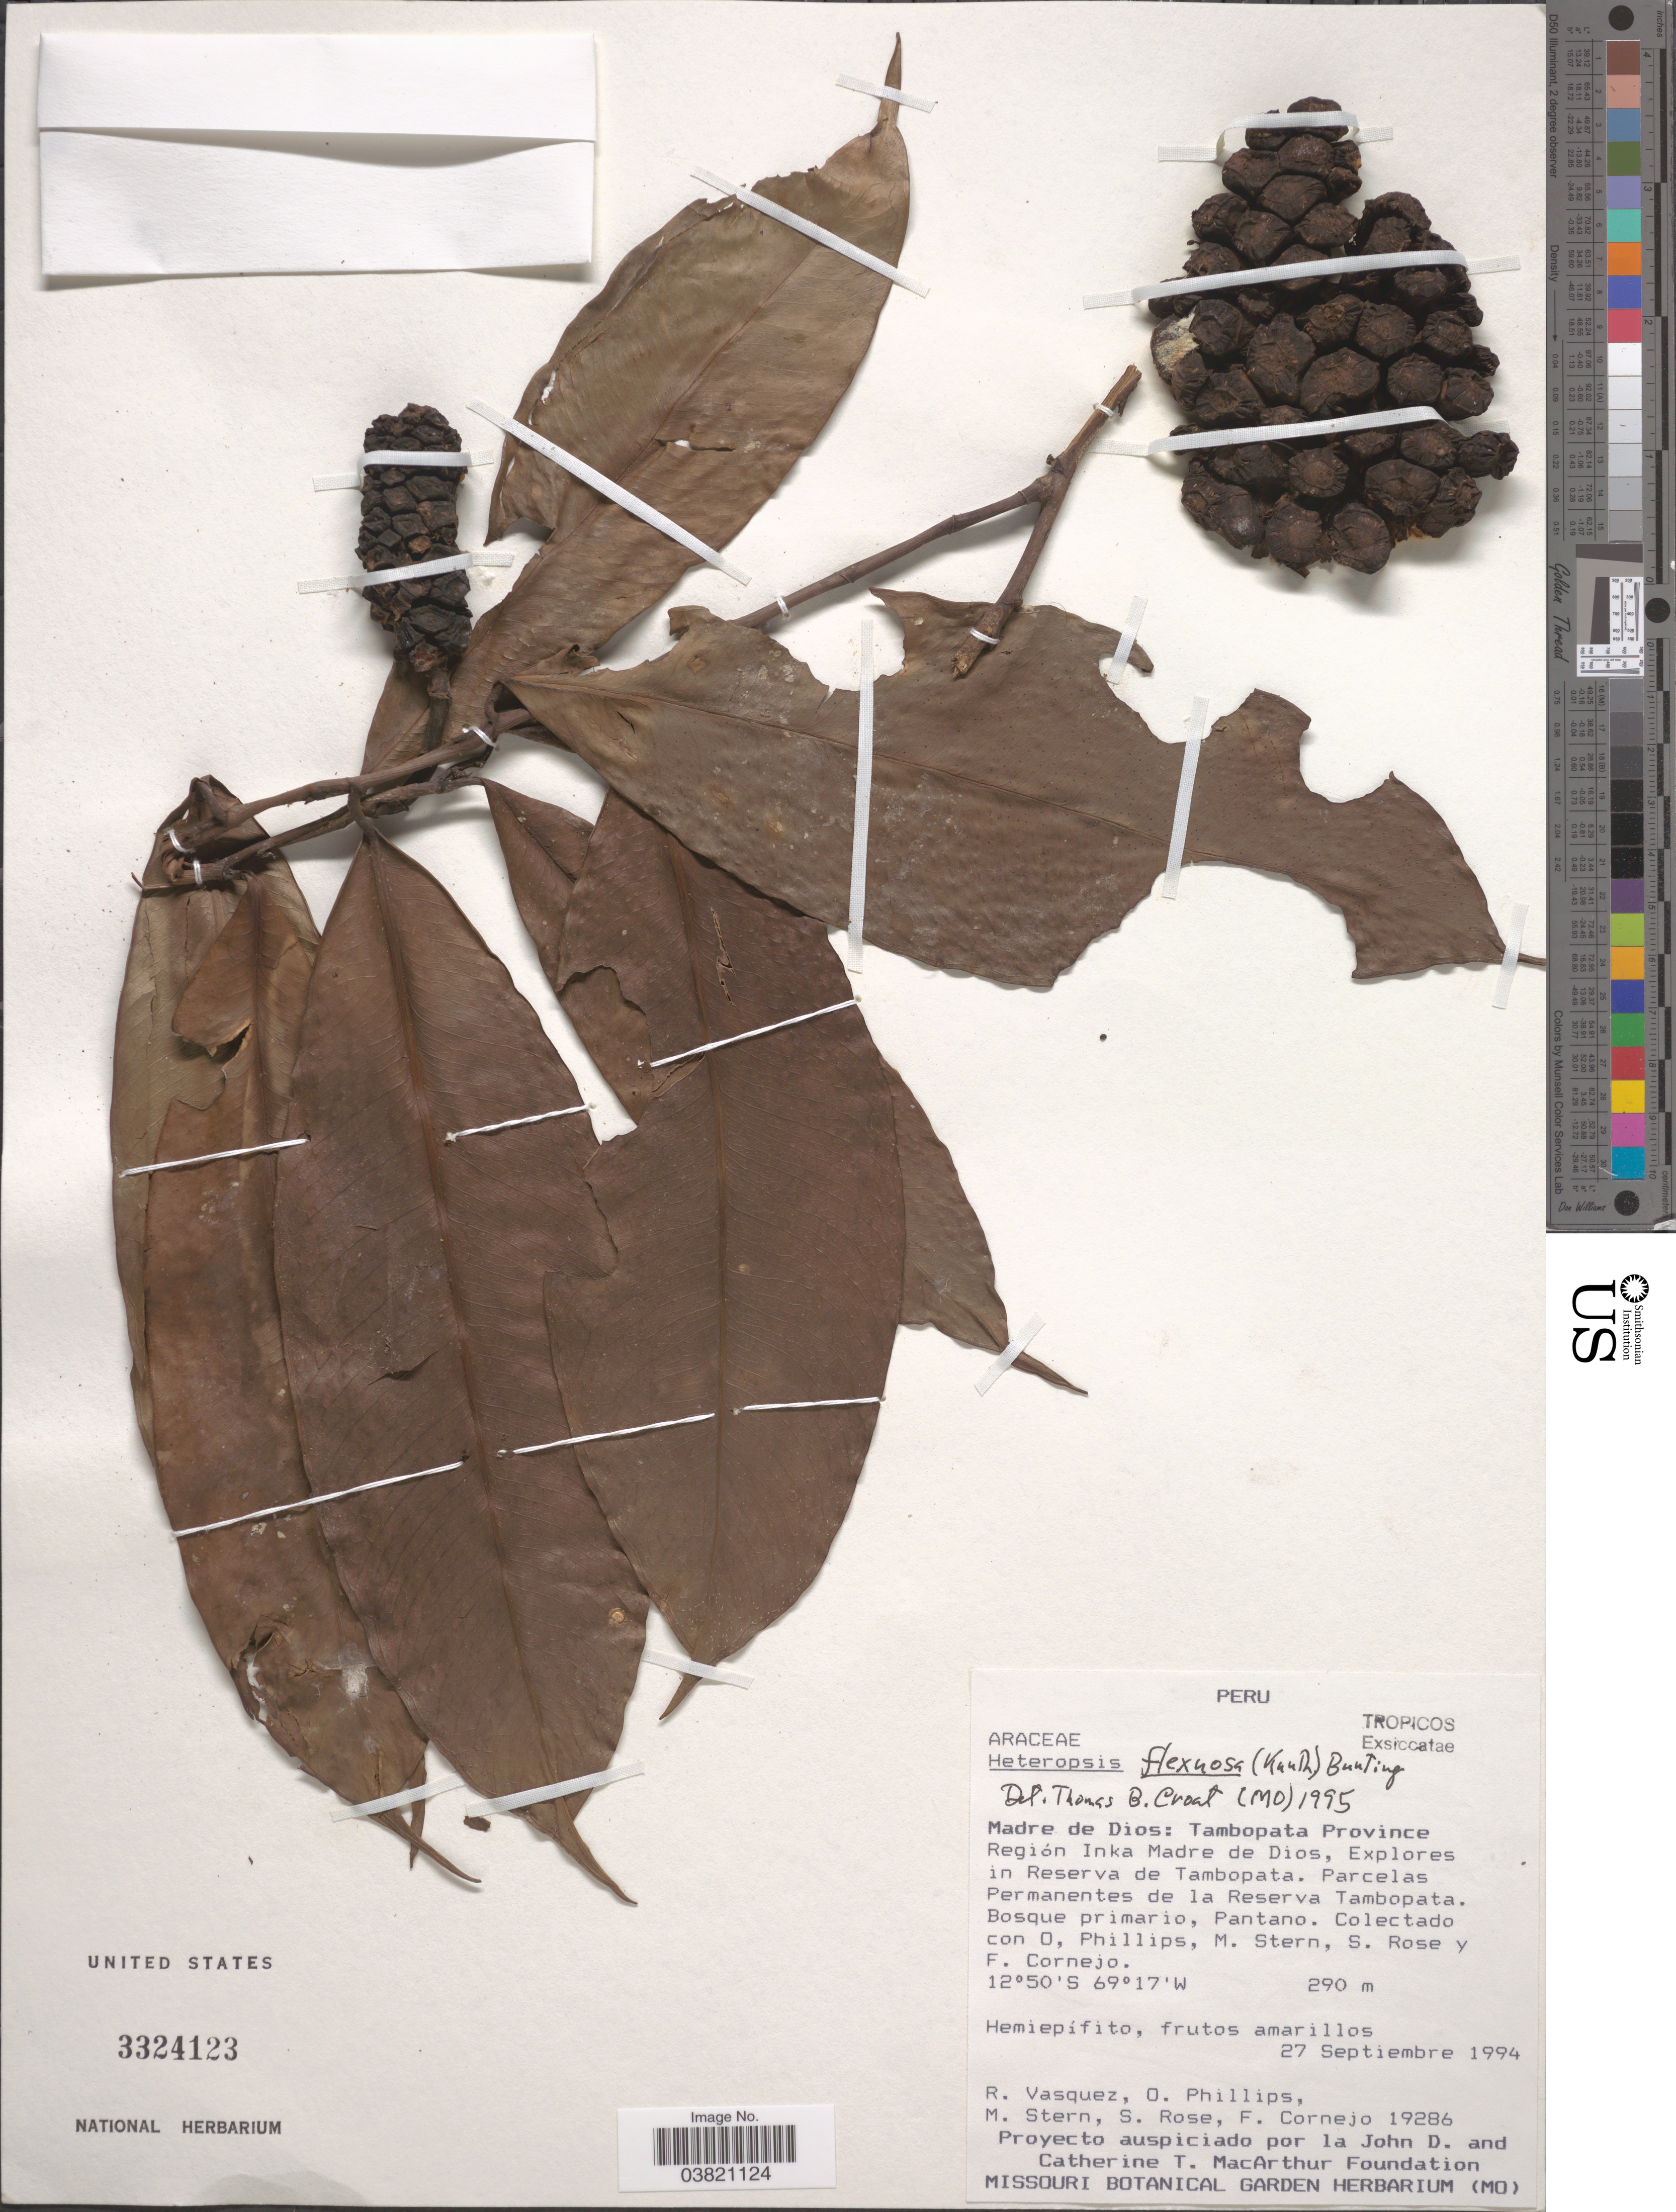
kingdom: Plantae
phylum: Tracheophyta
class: Liliopsida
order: Alismatales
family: Araceae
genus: Heteropsis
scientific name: Heteropsis flexuosa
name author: (Kunth) G.S. Bunting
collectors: R. Vasquez, O. Phillips, M. Stern, Sister Rose Agnes & F. Cornejo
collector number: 19286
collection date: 1994-09-27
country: Peru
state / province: Madre de Dios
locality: Tambopata Province. Región Inka Madre de Dios, Explores in Reserva de Tambopata. Parcelas Permanentes de la Reserva Tambopata.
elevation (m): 290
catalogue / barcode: US 3324123